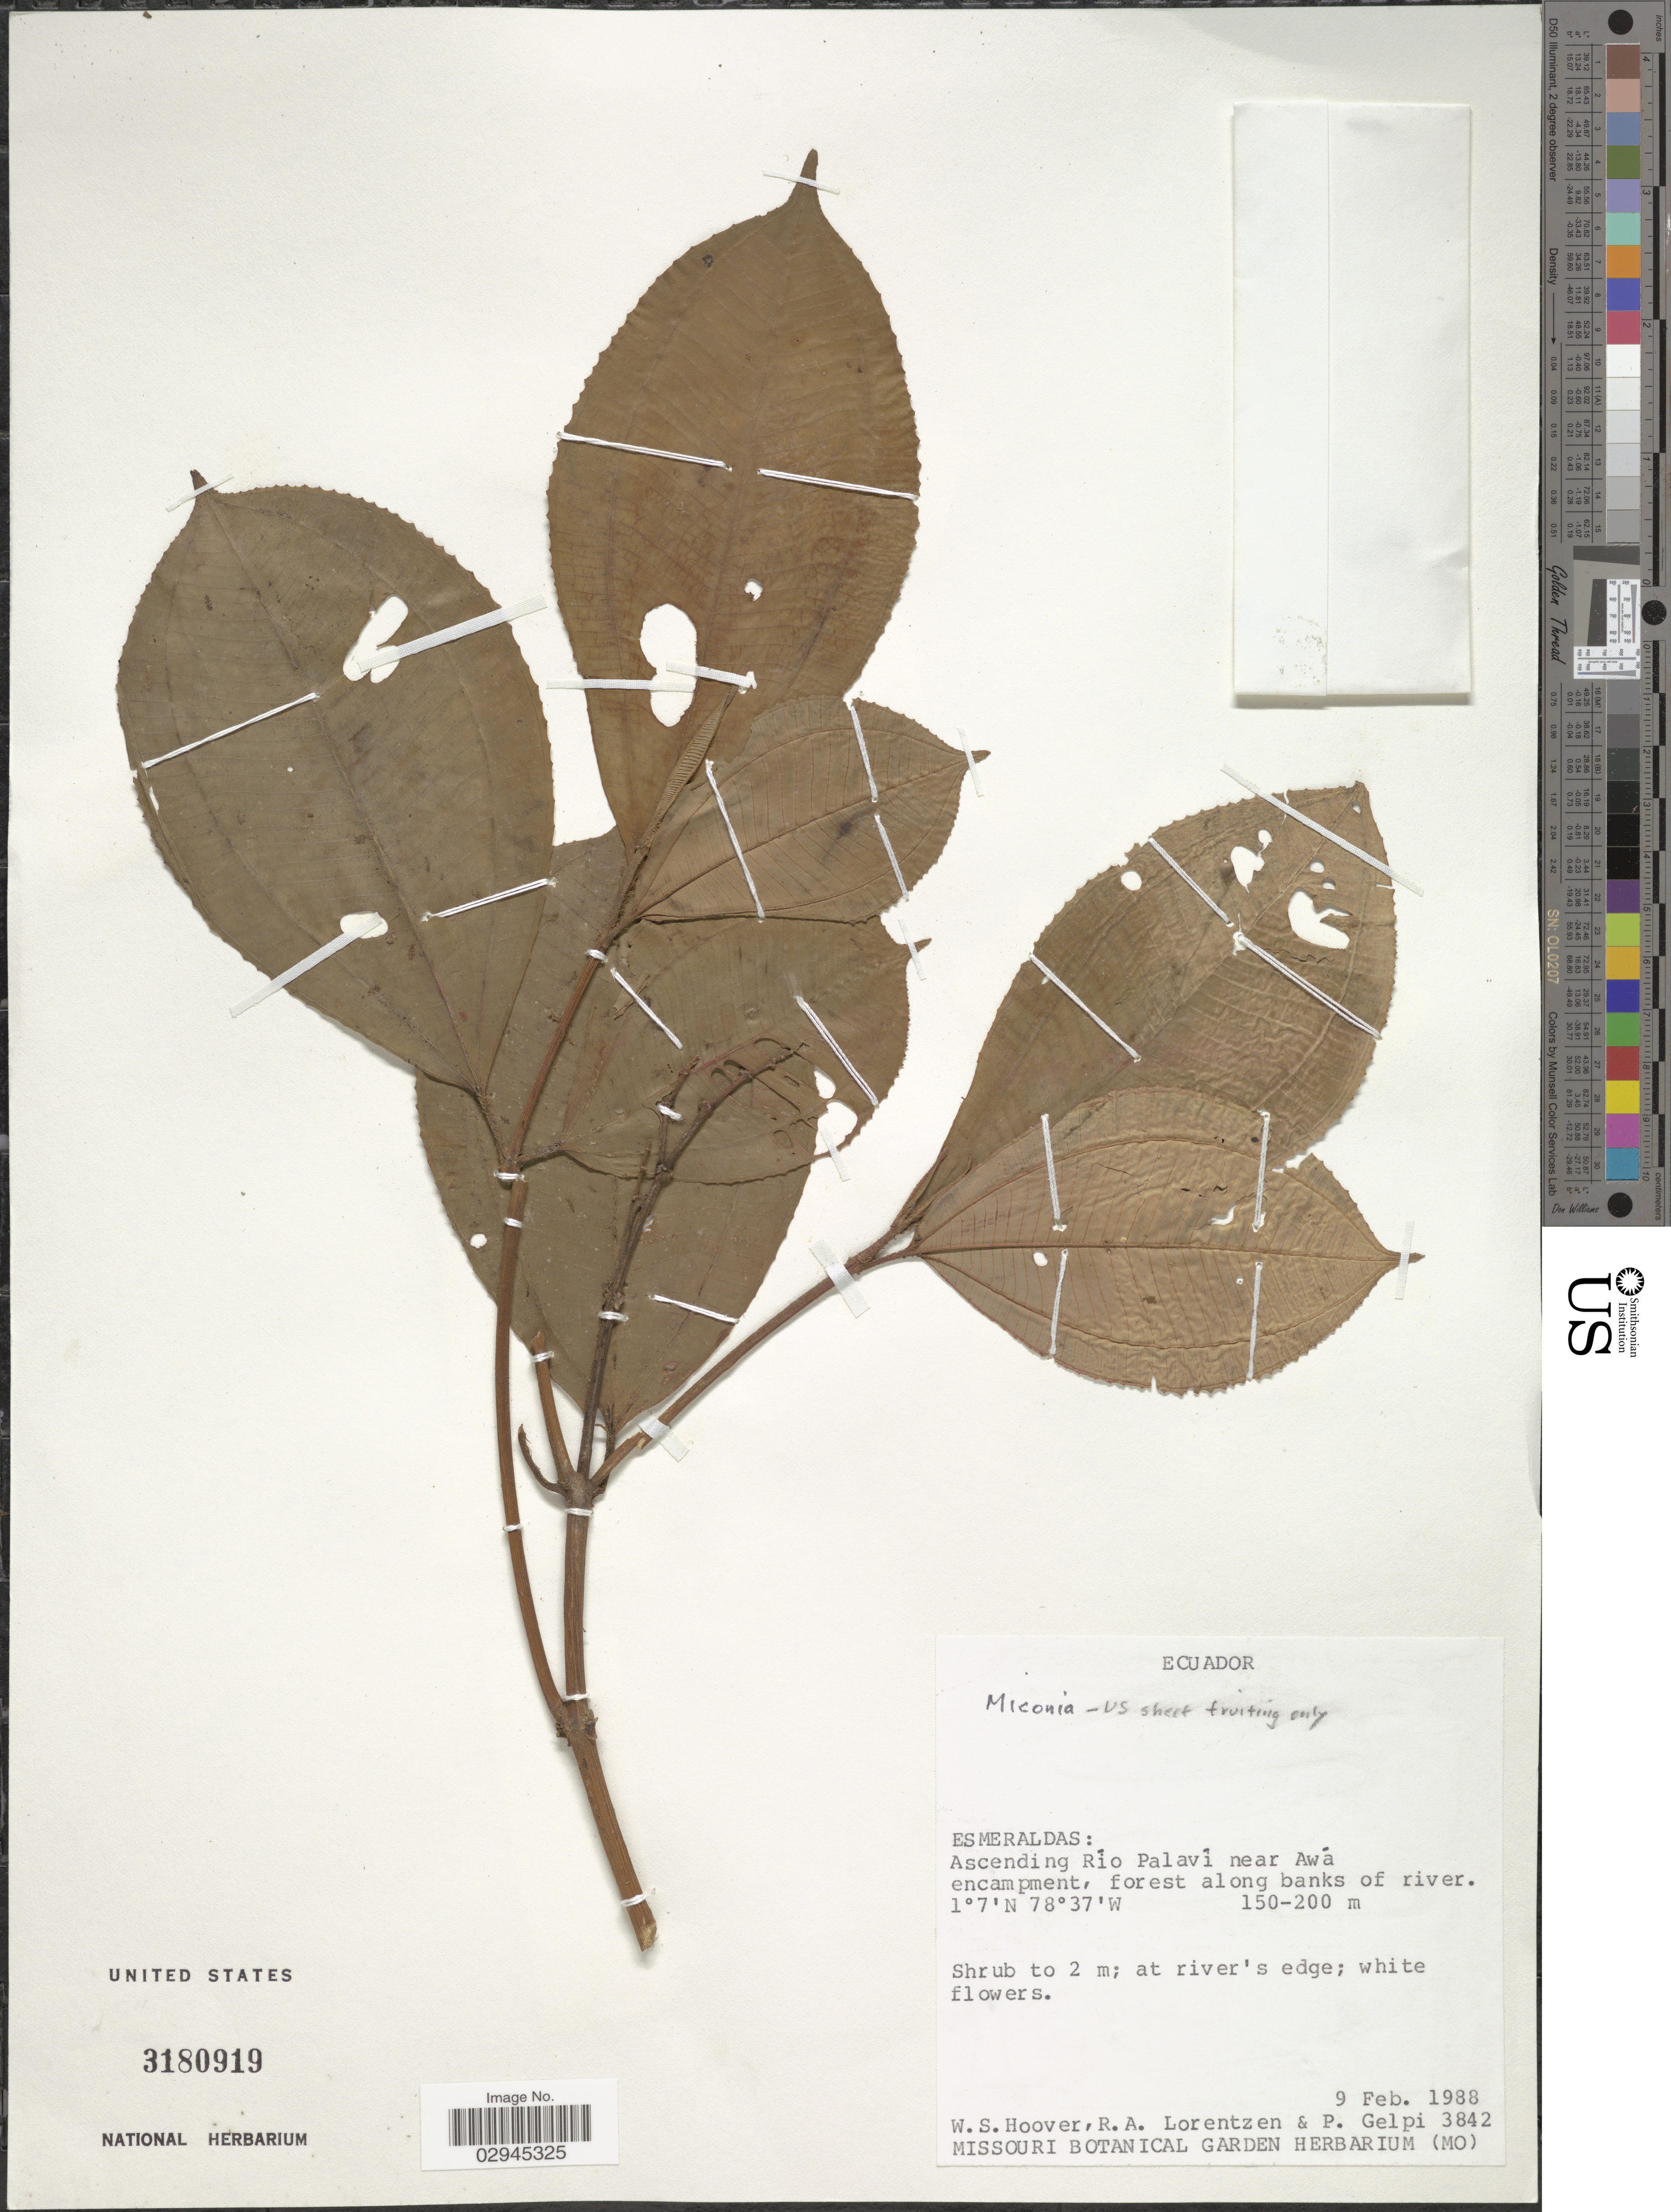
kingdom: Plantae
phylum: Tracheophyta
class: Magnoliopsida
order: Myrtales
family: Melastomataceae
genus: Miconia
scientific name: Miconia sp.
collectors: W. S. Hoover, R. Lorentzen & P. Gelpi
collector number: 3842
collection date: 1988-02-09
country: Ecuador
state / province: Esmeraldas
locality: Ascending Río Palaví near Awá encampment, forest along banks of river.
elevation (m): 150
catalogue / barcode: US 3180919